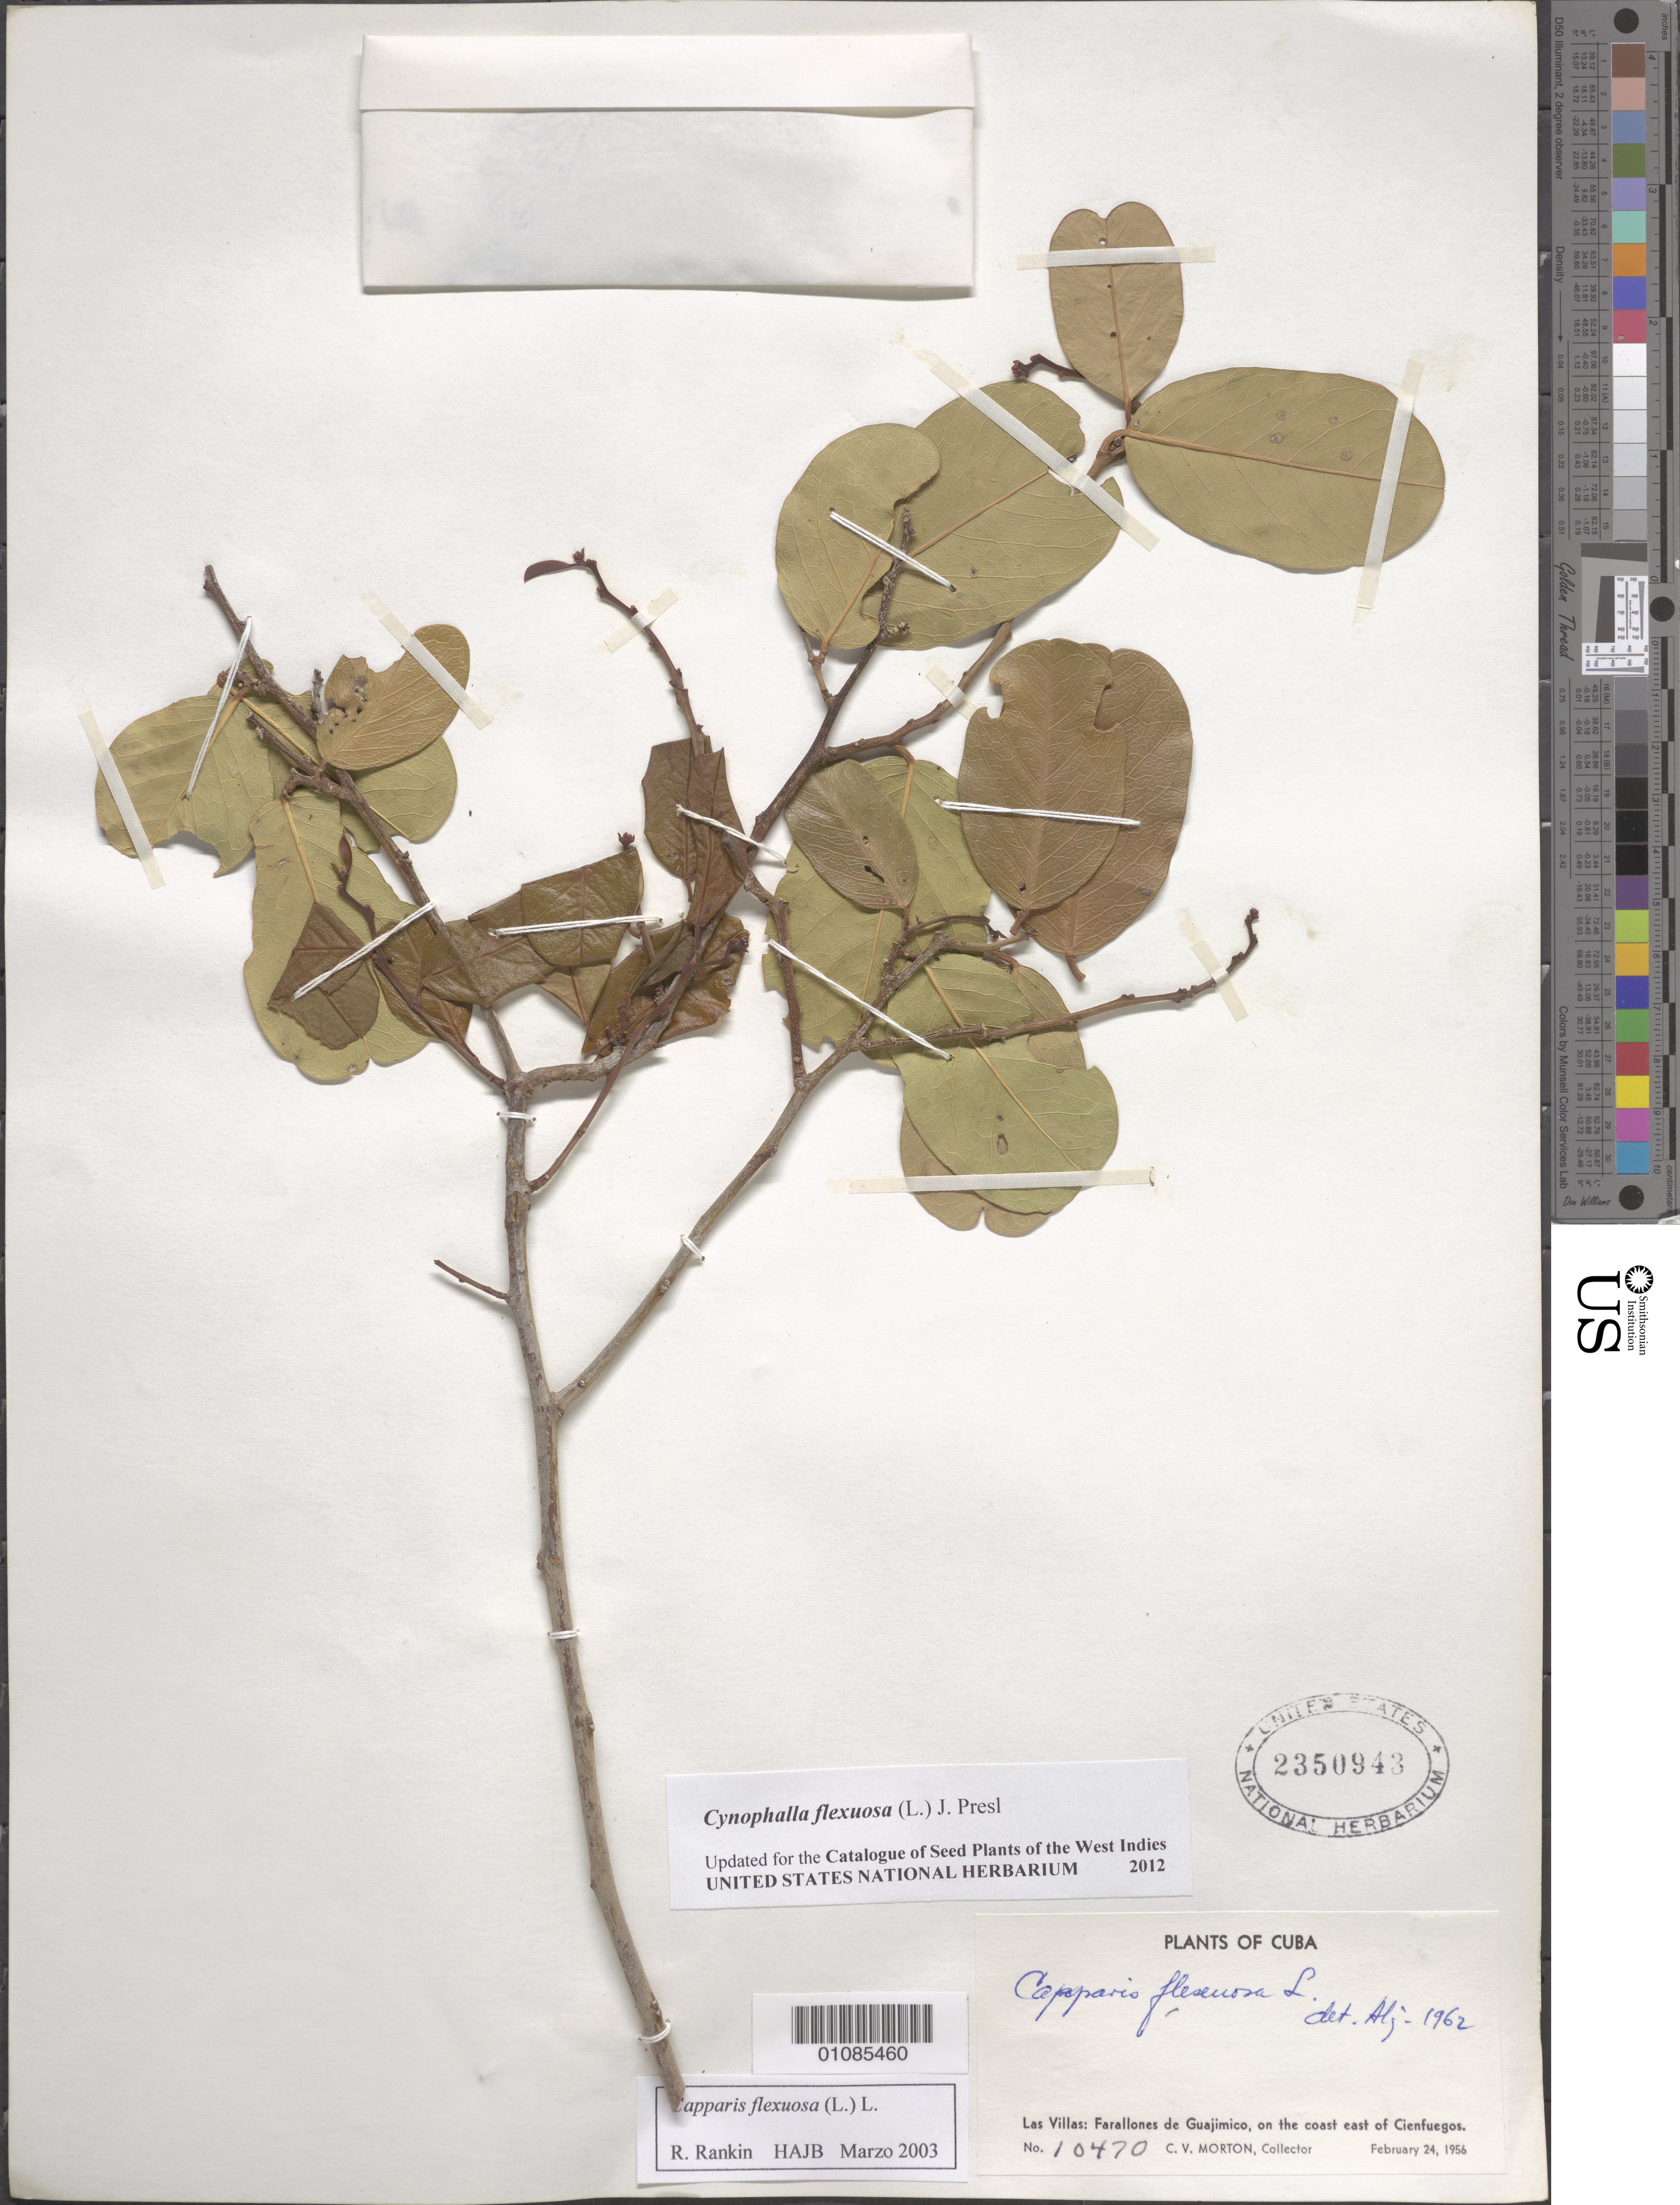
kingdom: Plantae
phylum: Tracheophyta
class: Magnoliopsida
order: Brassicales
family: Capparaceae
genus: Cynophalla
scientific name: Cynophalla flexuosa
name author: (L.) J. Presl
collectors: C. V. Morton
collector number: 10470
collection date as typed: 24 Feb 1956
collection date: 1956-02-24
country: Cuba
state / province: Las Villas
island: Cuba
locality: Farallones de Guajimico, on the coast E of Cienfuegos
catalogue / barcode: US 2350943